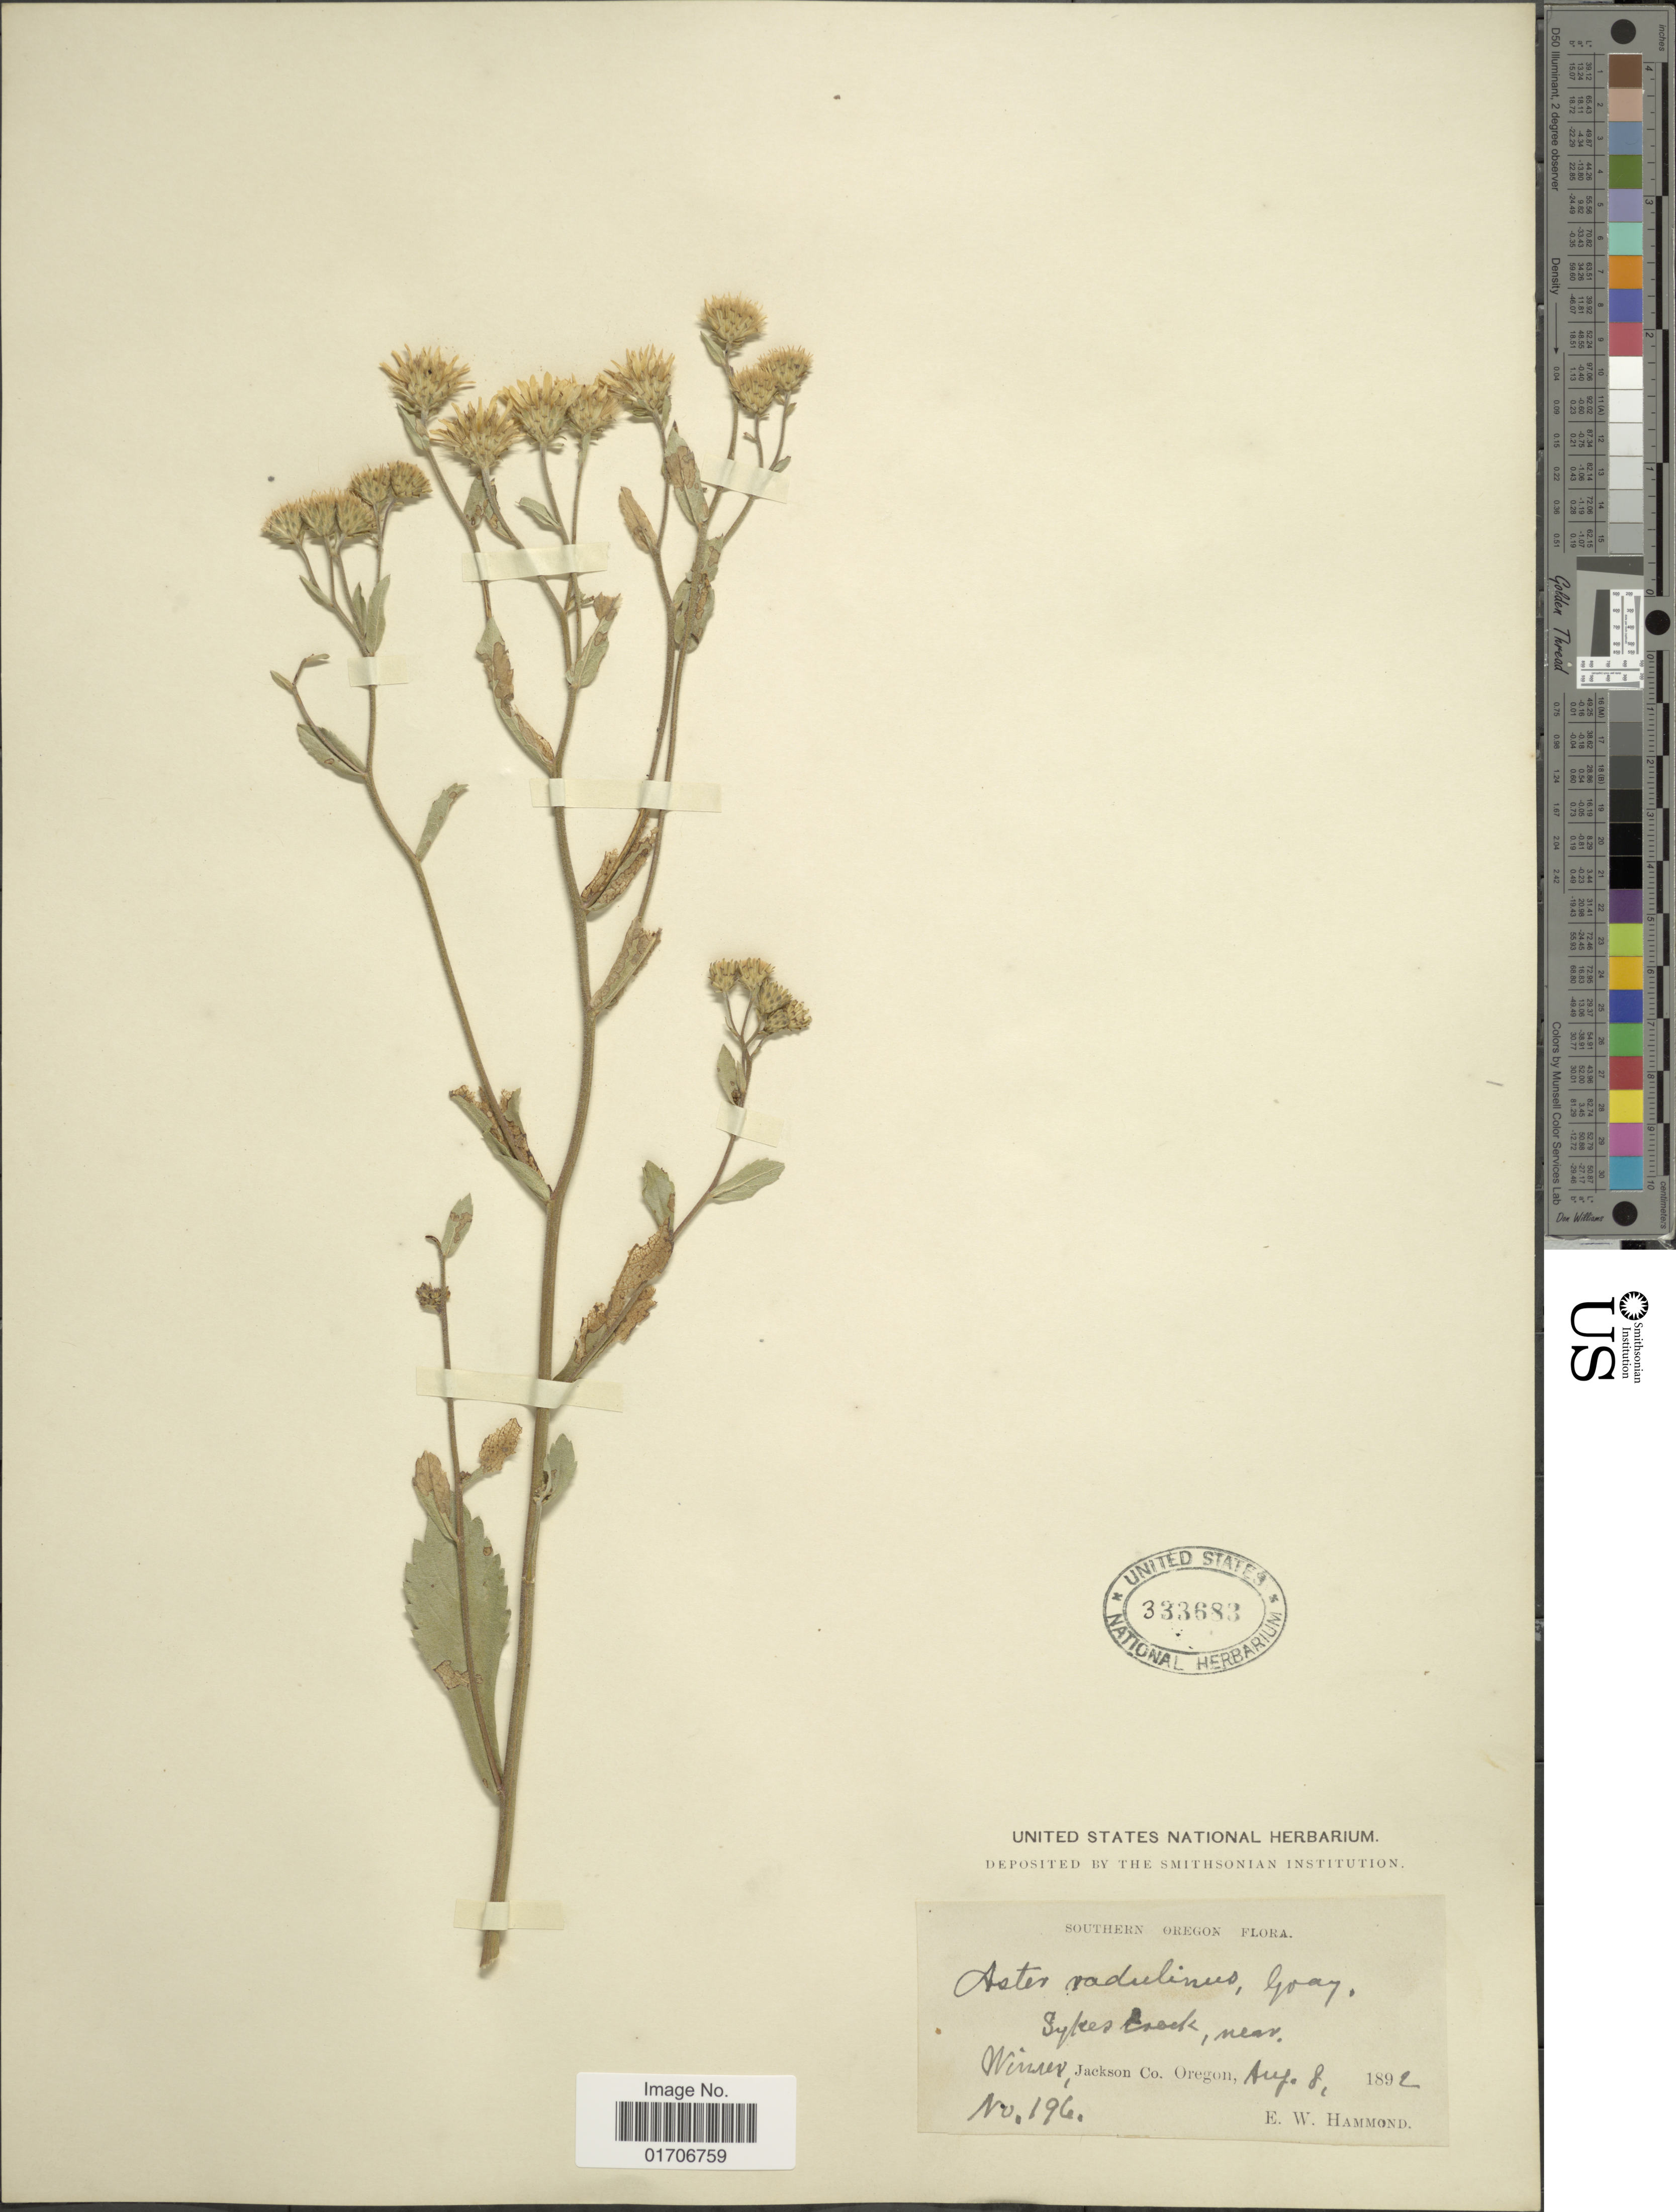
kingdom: Plantae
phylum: Tracheophyta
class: Magnoliopsida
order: Asterales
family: Asteraceae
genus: Eurybia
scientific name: Eurybia radulina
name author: (A. Gray) G.L. Nesom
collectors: E. Hammond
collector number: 196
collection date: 1892-08-08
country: United States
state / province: Oregon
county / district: Jackson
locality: Southern Oregon. Sykes Creek, near Wimer, Jackson Co., Oregon.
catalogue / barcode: US 333683